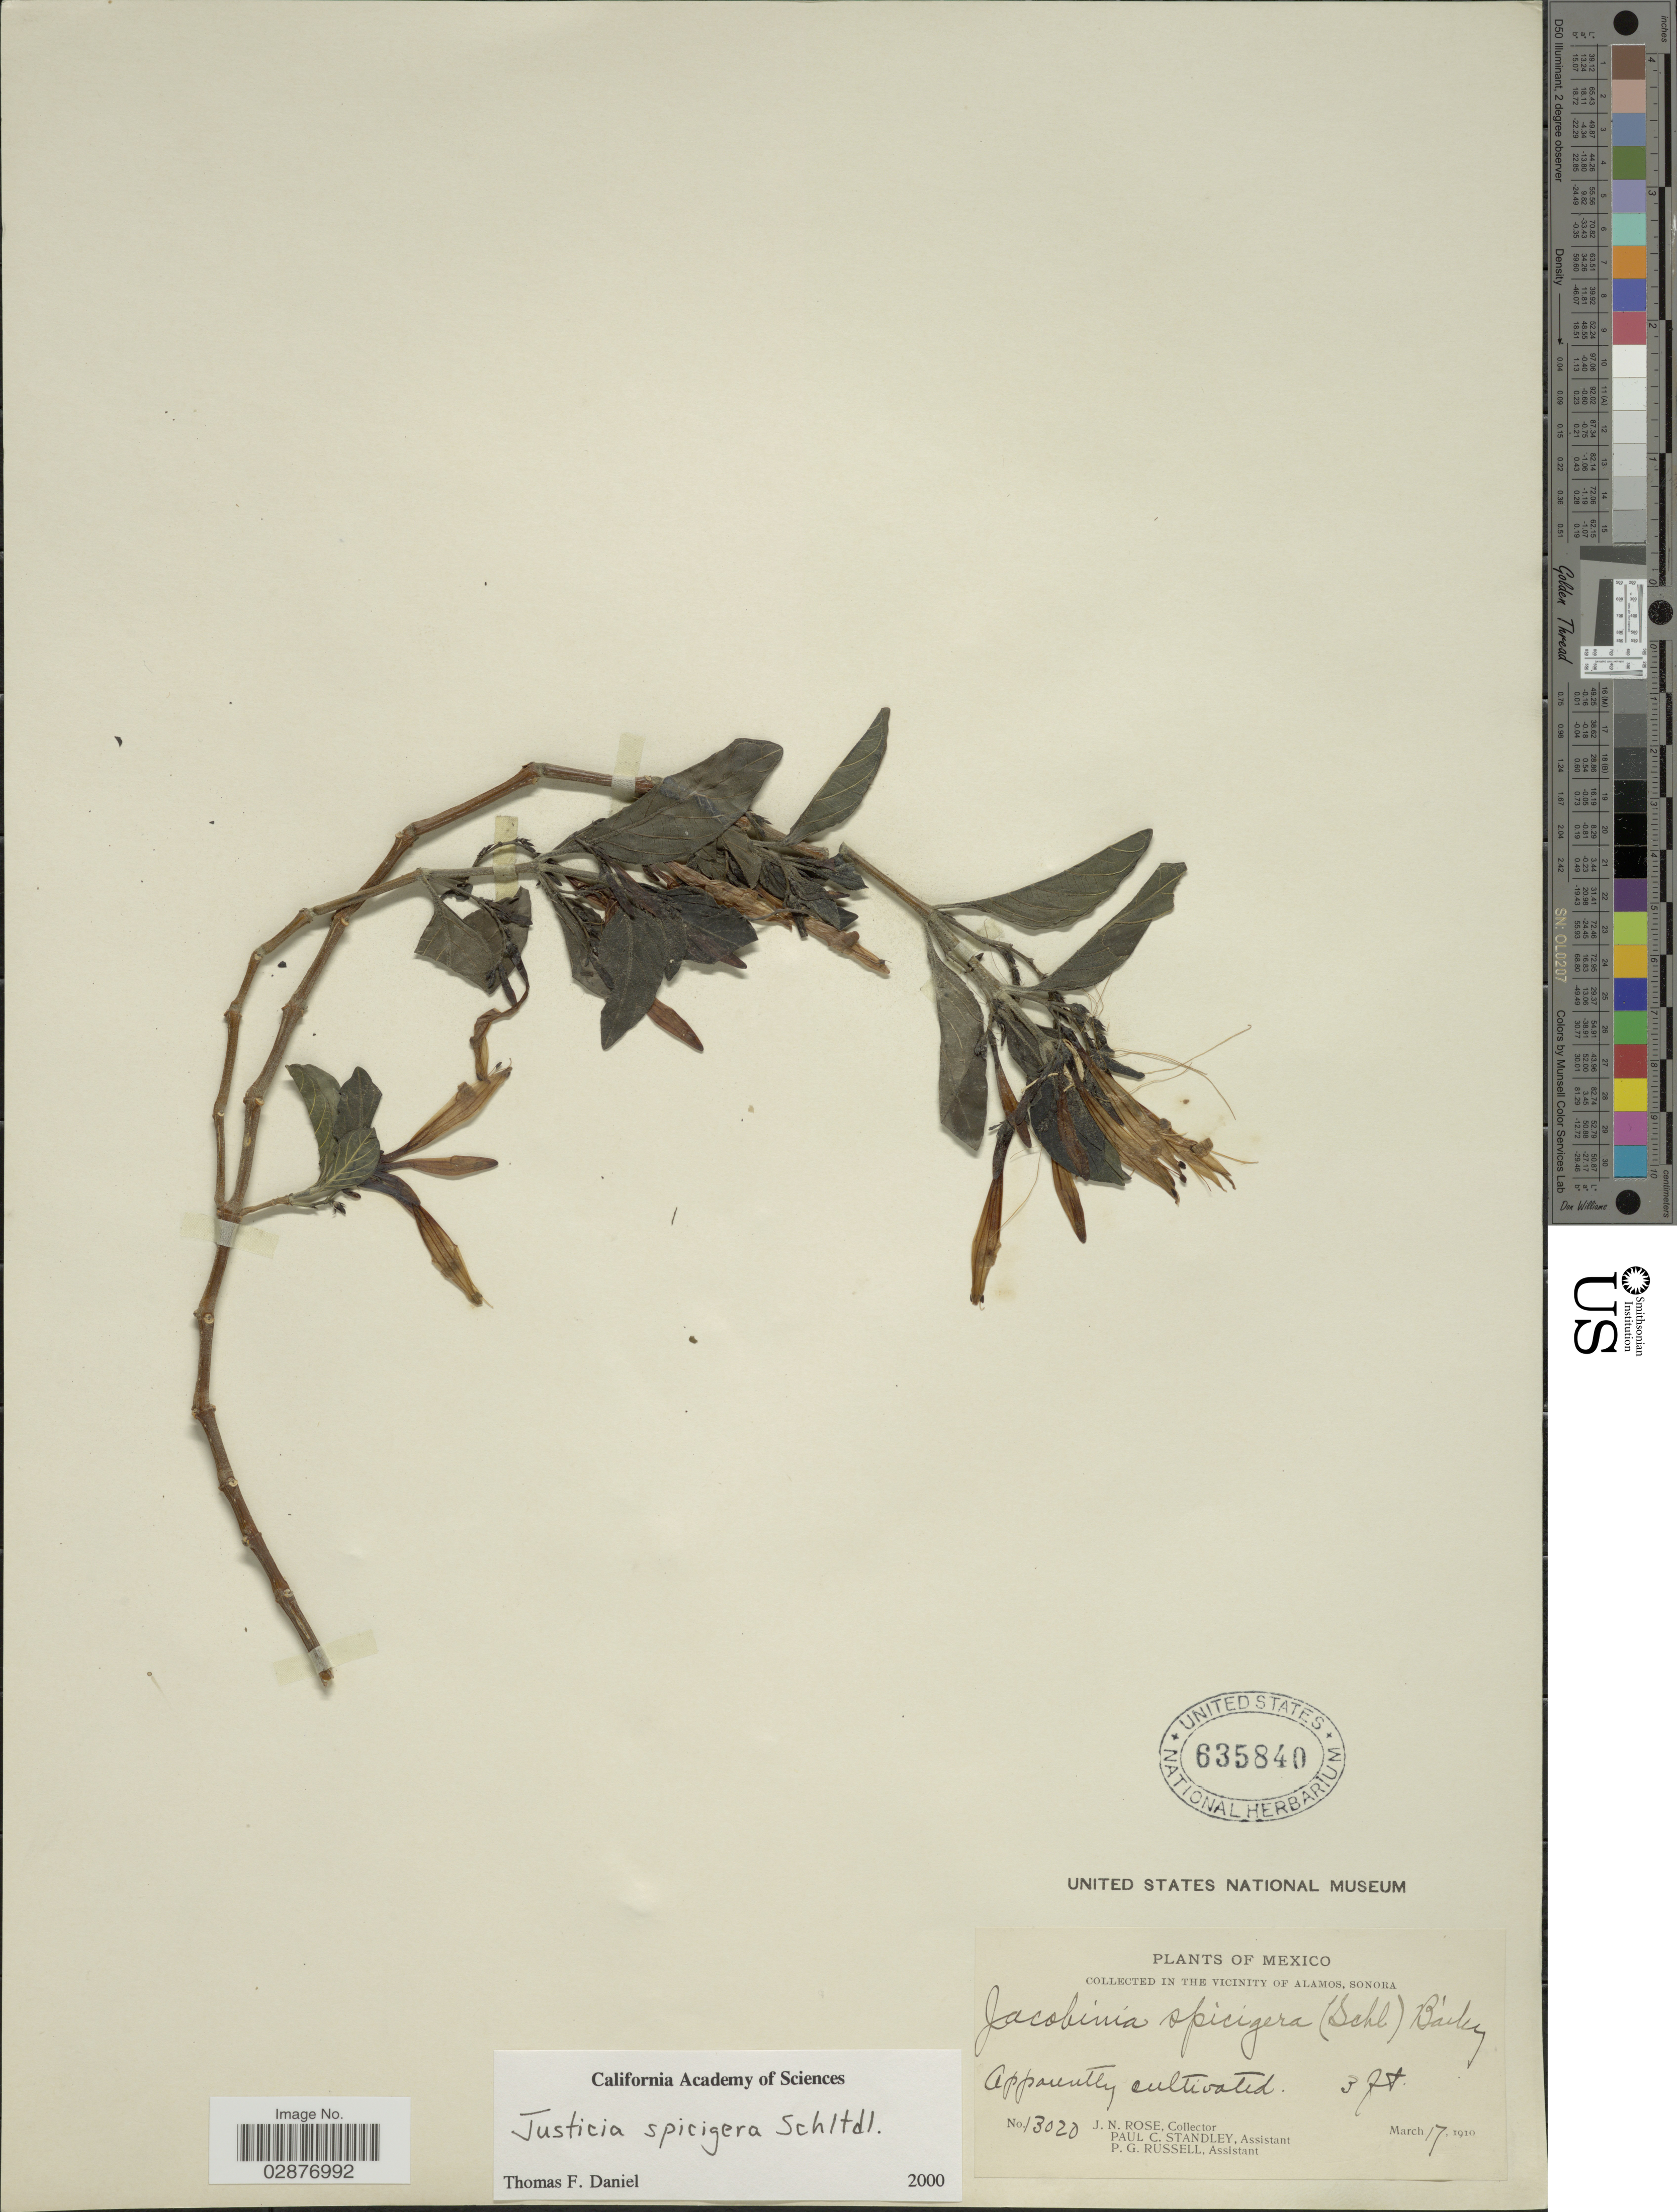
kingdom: Plantae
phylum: Tracheophyta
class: Magnoliopsida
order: Lamiales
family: Acanthaceae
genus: Justicia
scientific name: Justicia spicigera 'Sidicaro'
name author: Schltdl.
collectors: J. N. Rose, P. C. Standley & P. G. Russell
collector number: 13020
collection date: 1910-03-17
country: Mexico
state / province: Sonora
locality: In the vicinity of Alamos.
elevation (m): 1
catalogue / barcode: US 635840